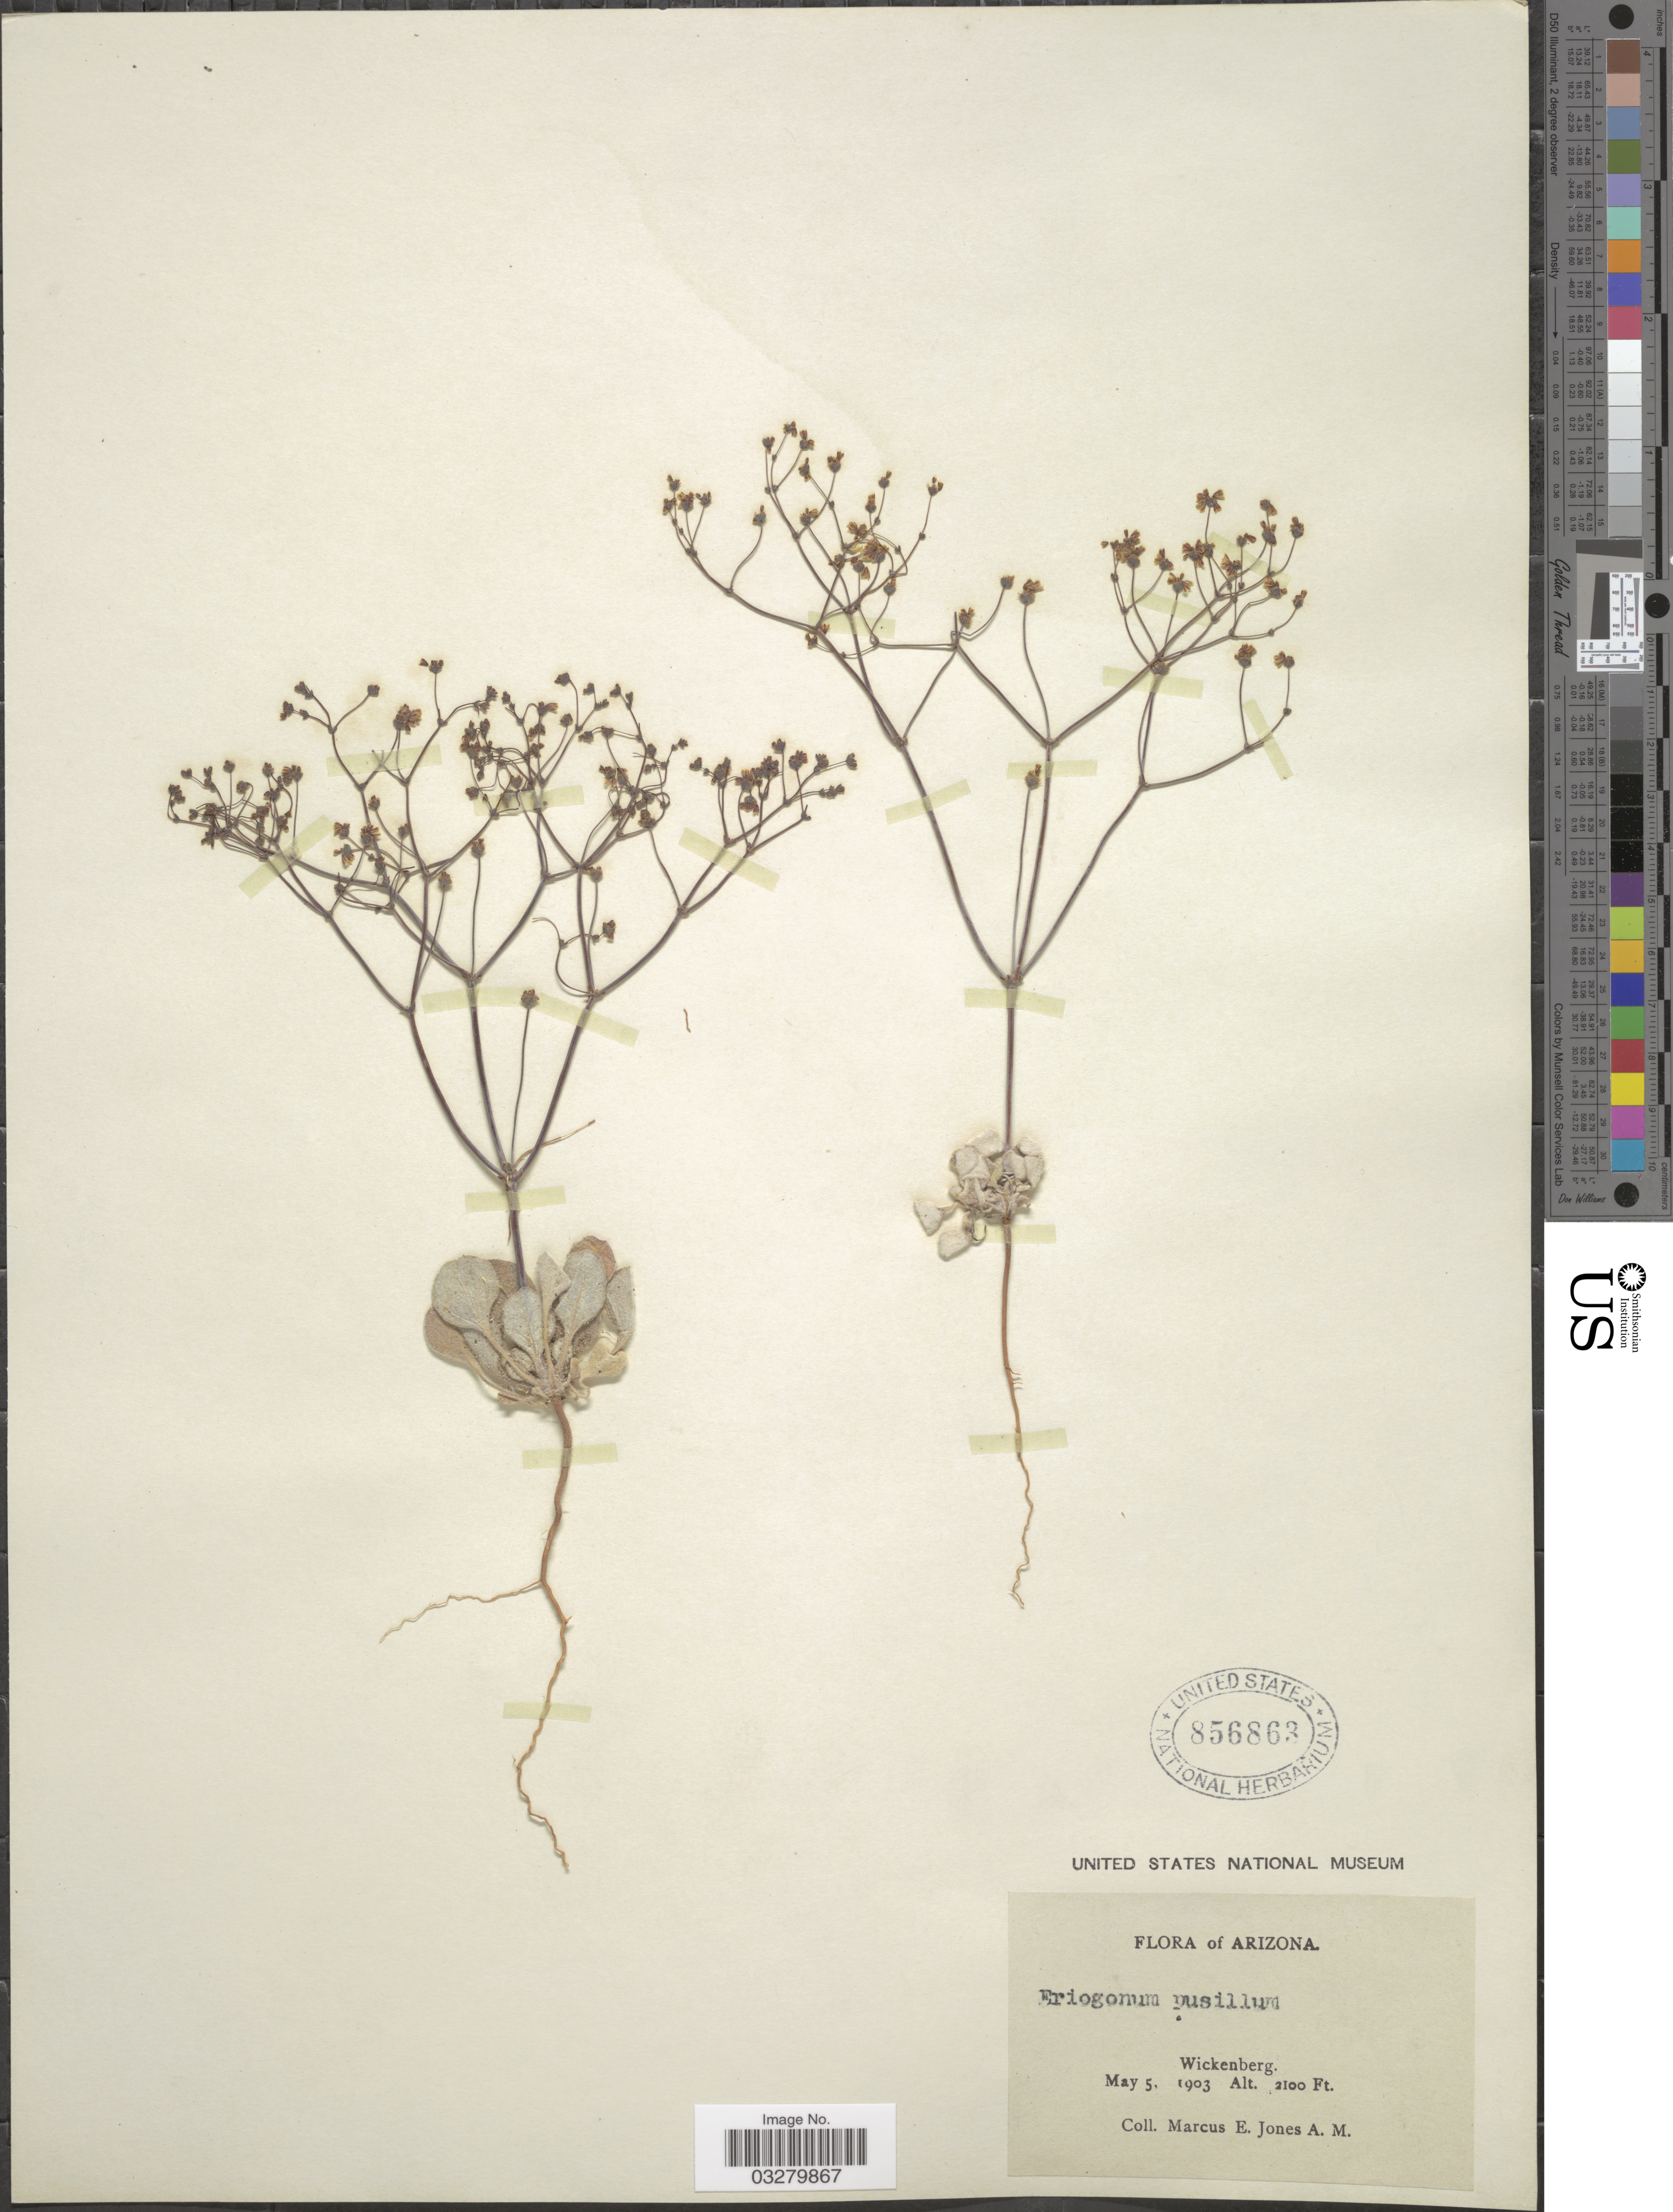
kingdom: Plantae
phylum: Tracheophyta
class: Magnoliopsida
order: Caryophyllales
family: Polygonaceae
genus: Eriogonum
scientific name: Eriogonum pusillum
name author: Torr. & A. Gray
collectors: M. E. Jones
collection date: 1903-05-05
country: United States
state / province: Arizona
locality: Wickenberg.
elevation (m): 640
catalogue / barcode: US 856863